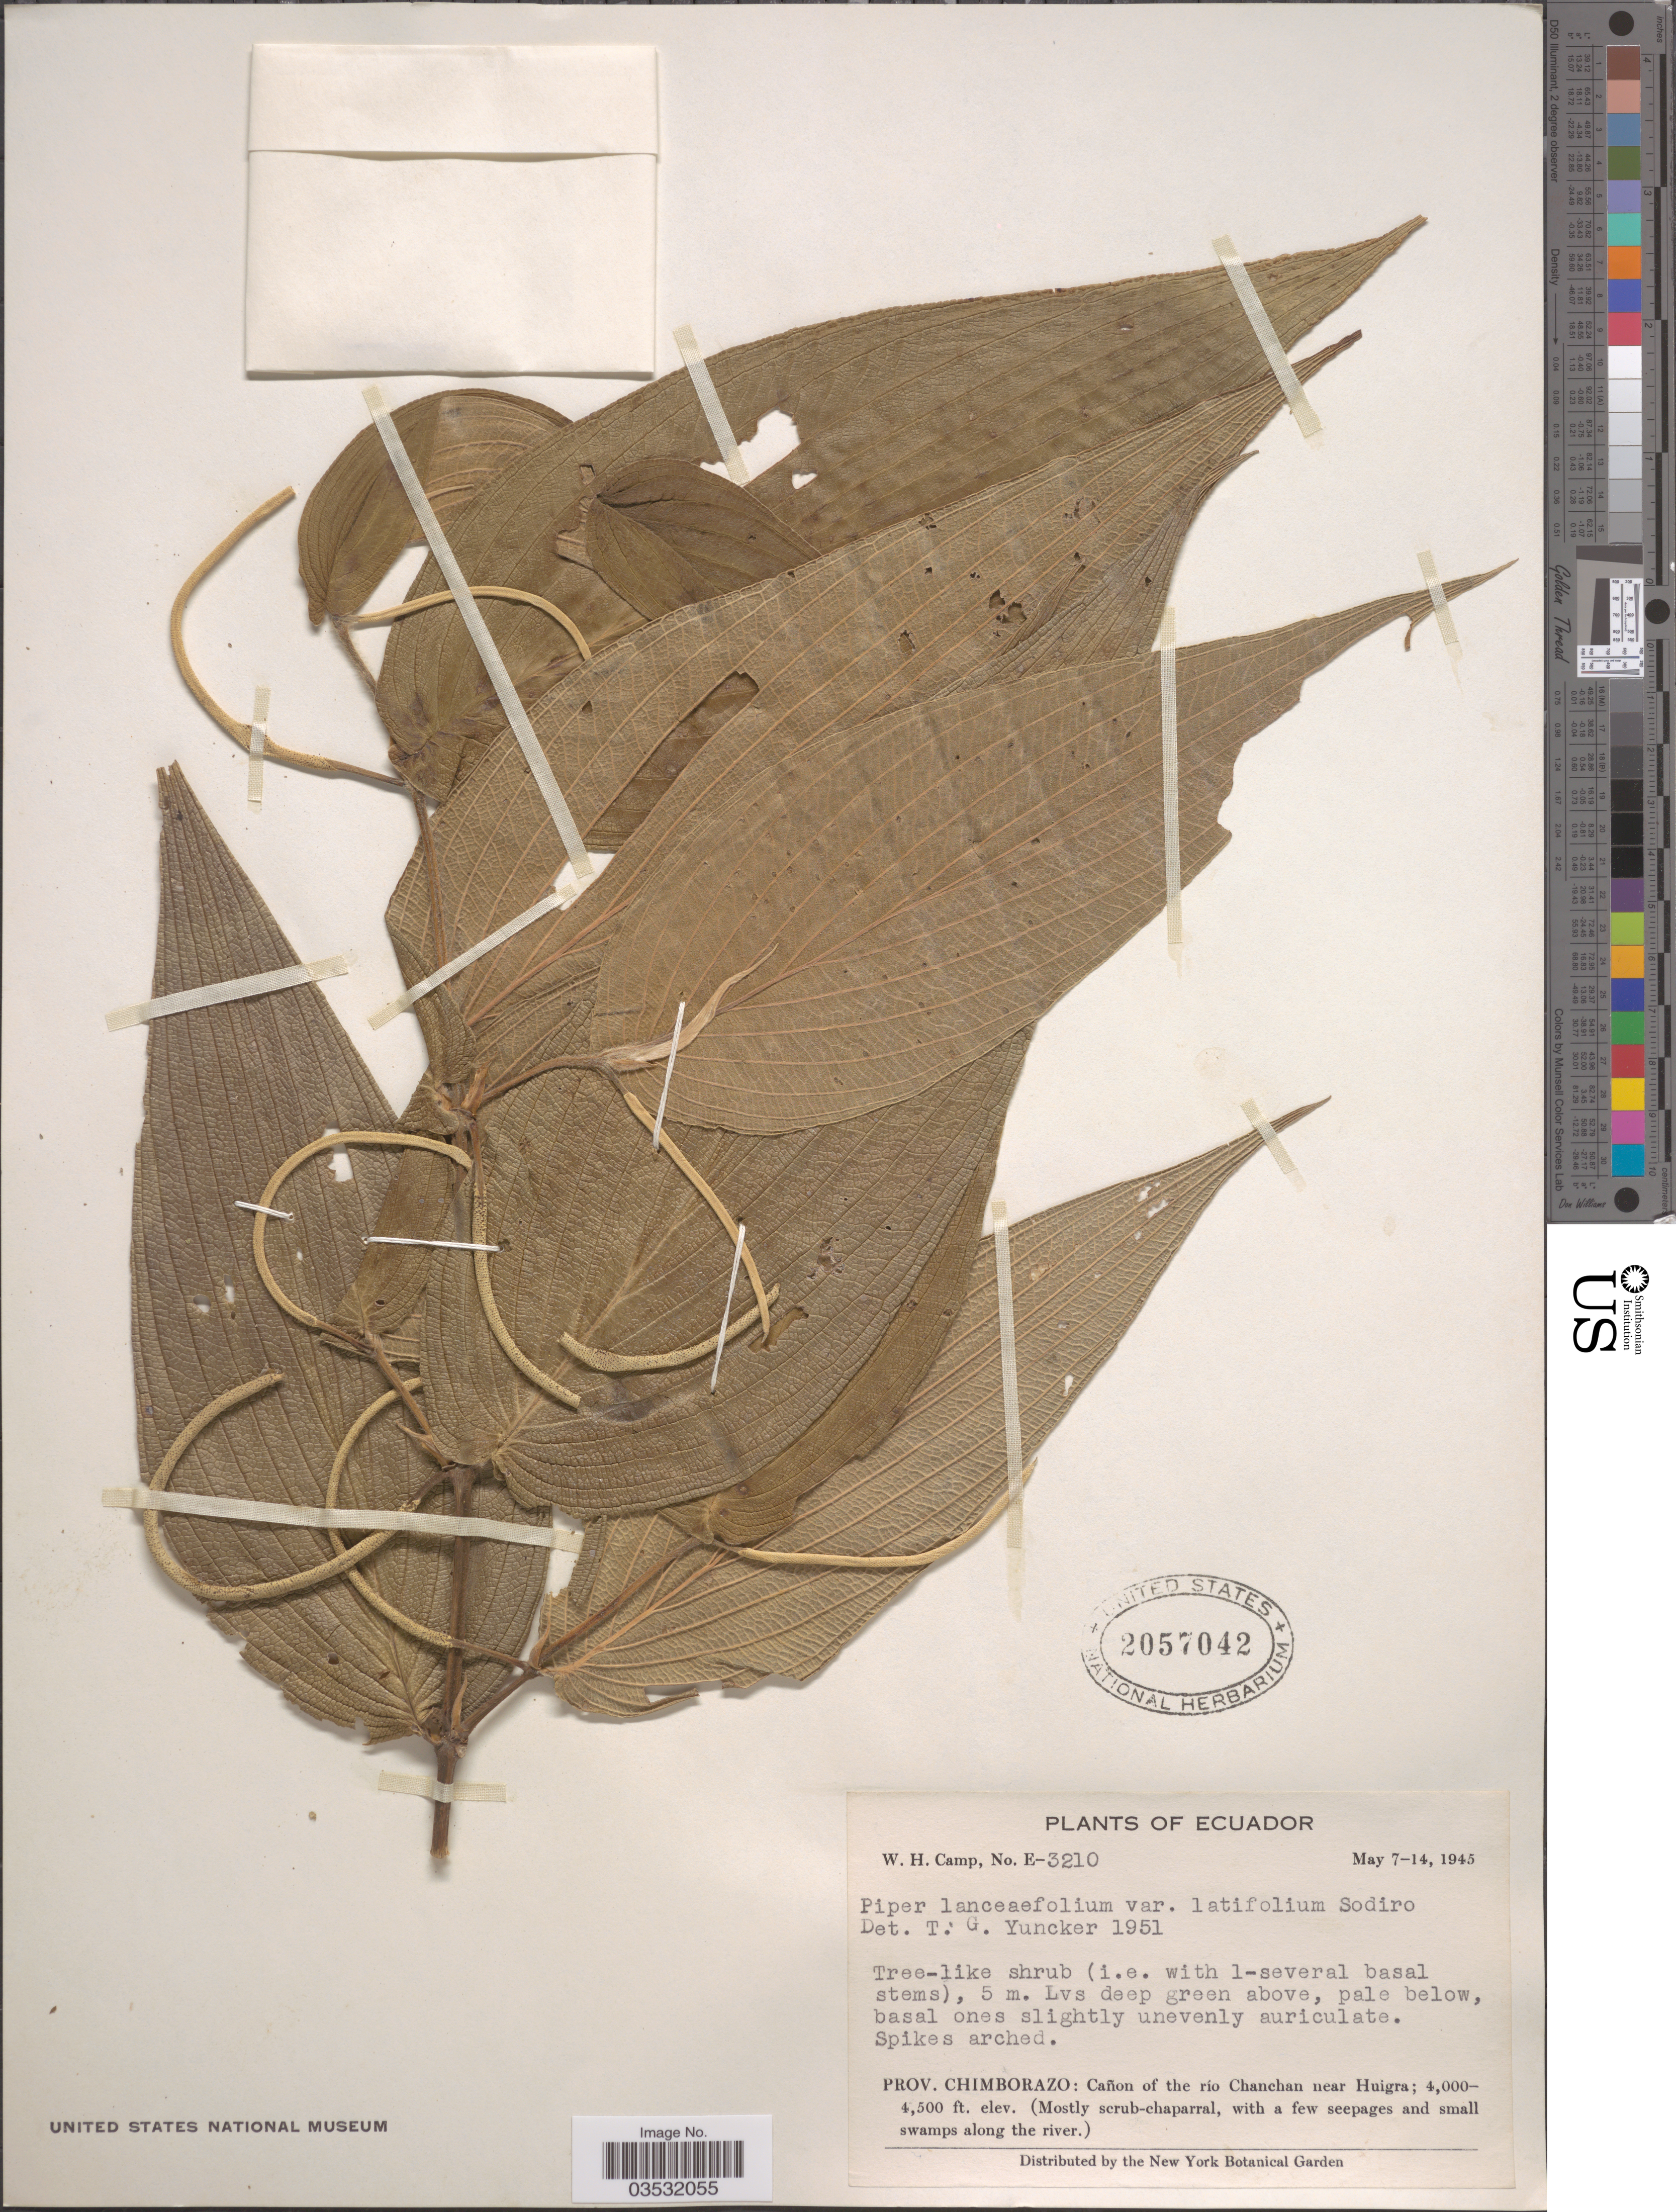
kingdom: Plantae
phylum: Tracheophyta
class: Magnoliopsida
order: Piperales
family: Piperaceae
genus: Piper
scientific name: Piper lanceifolium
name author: Kunth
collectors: W. H. Camp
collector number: E-3210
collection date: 1945-05-07/1945-05-14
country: Ecuador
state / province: Chimborazo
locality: Cañon of the río Chanchan near Huigra.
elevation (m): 1219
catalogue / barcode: US 2057042